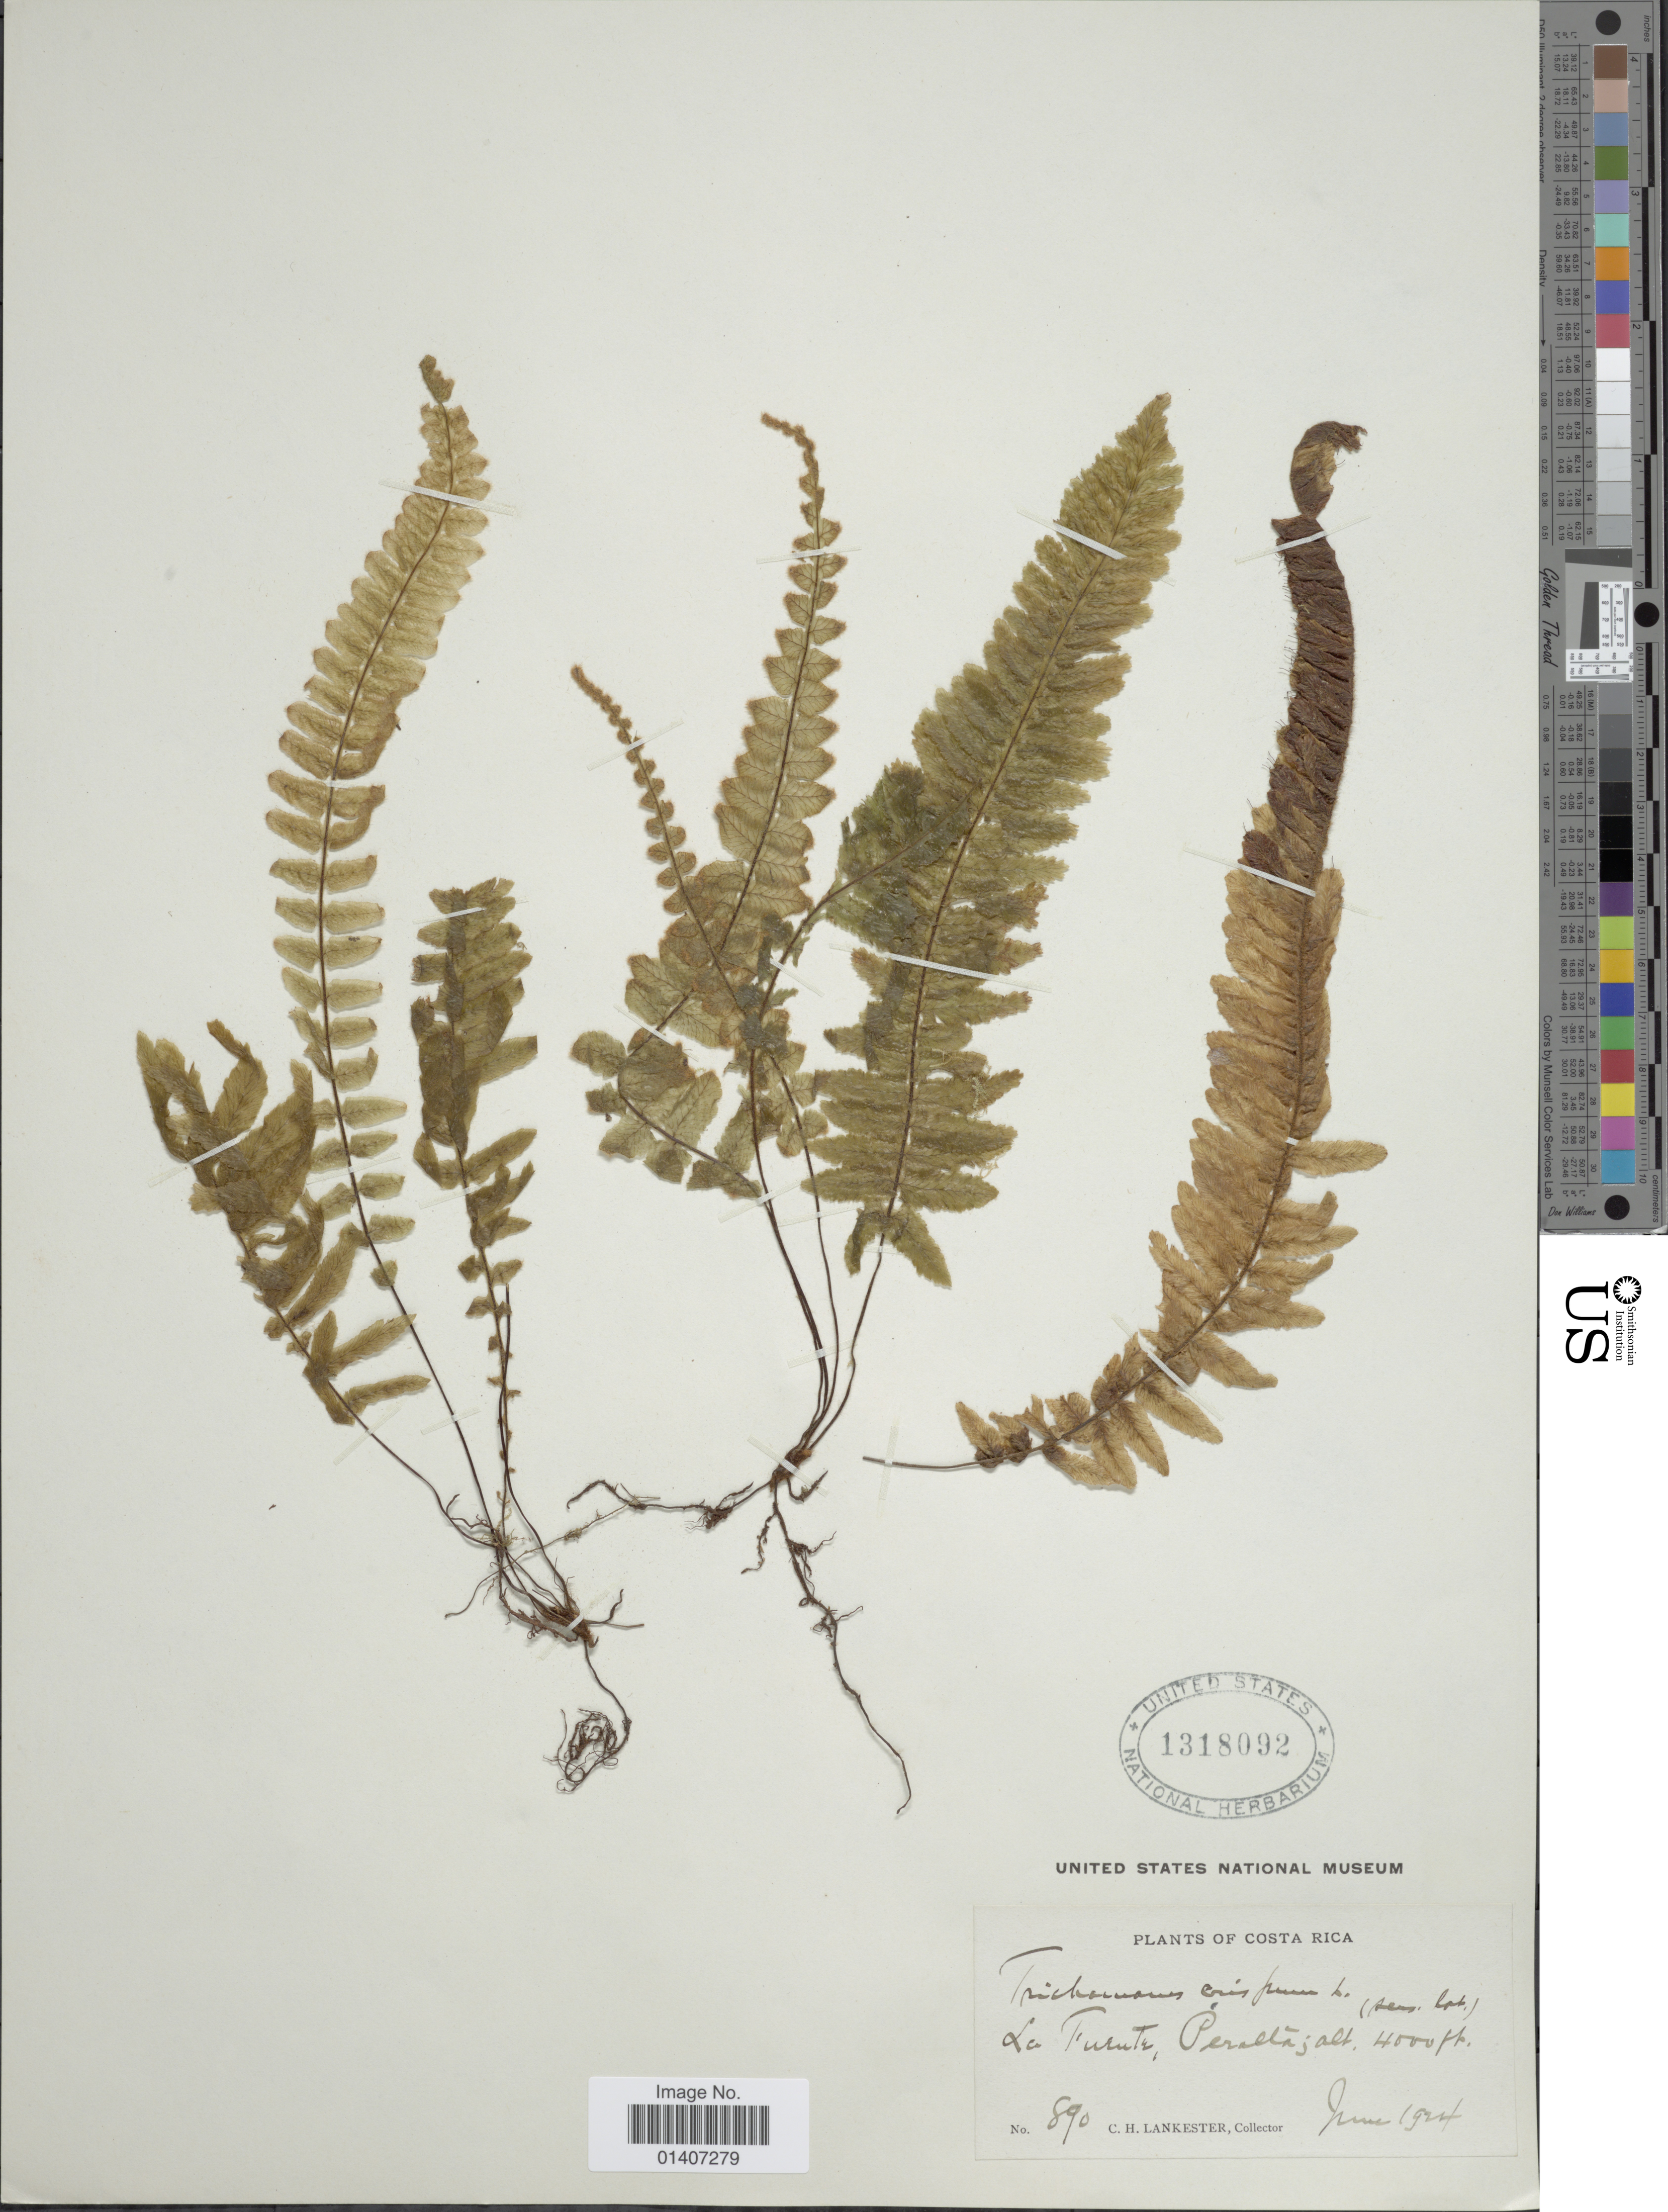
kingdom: Plantae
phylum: Tracheophyta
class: Polypodiopsida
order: Hymenophyllales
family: Hymenophyllaceae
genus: Trichomanes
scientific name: Trichomanes crispum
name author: L.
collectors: C. H. Lankester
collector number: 890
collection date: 1924-06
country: Costa Rica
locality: La Fuente, Peralta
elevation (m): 1219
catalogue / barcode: US 1318092